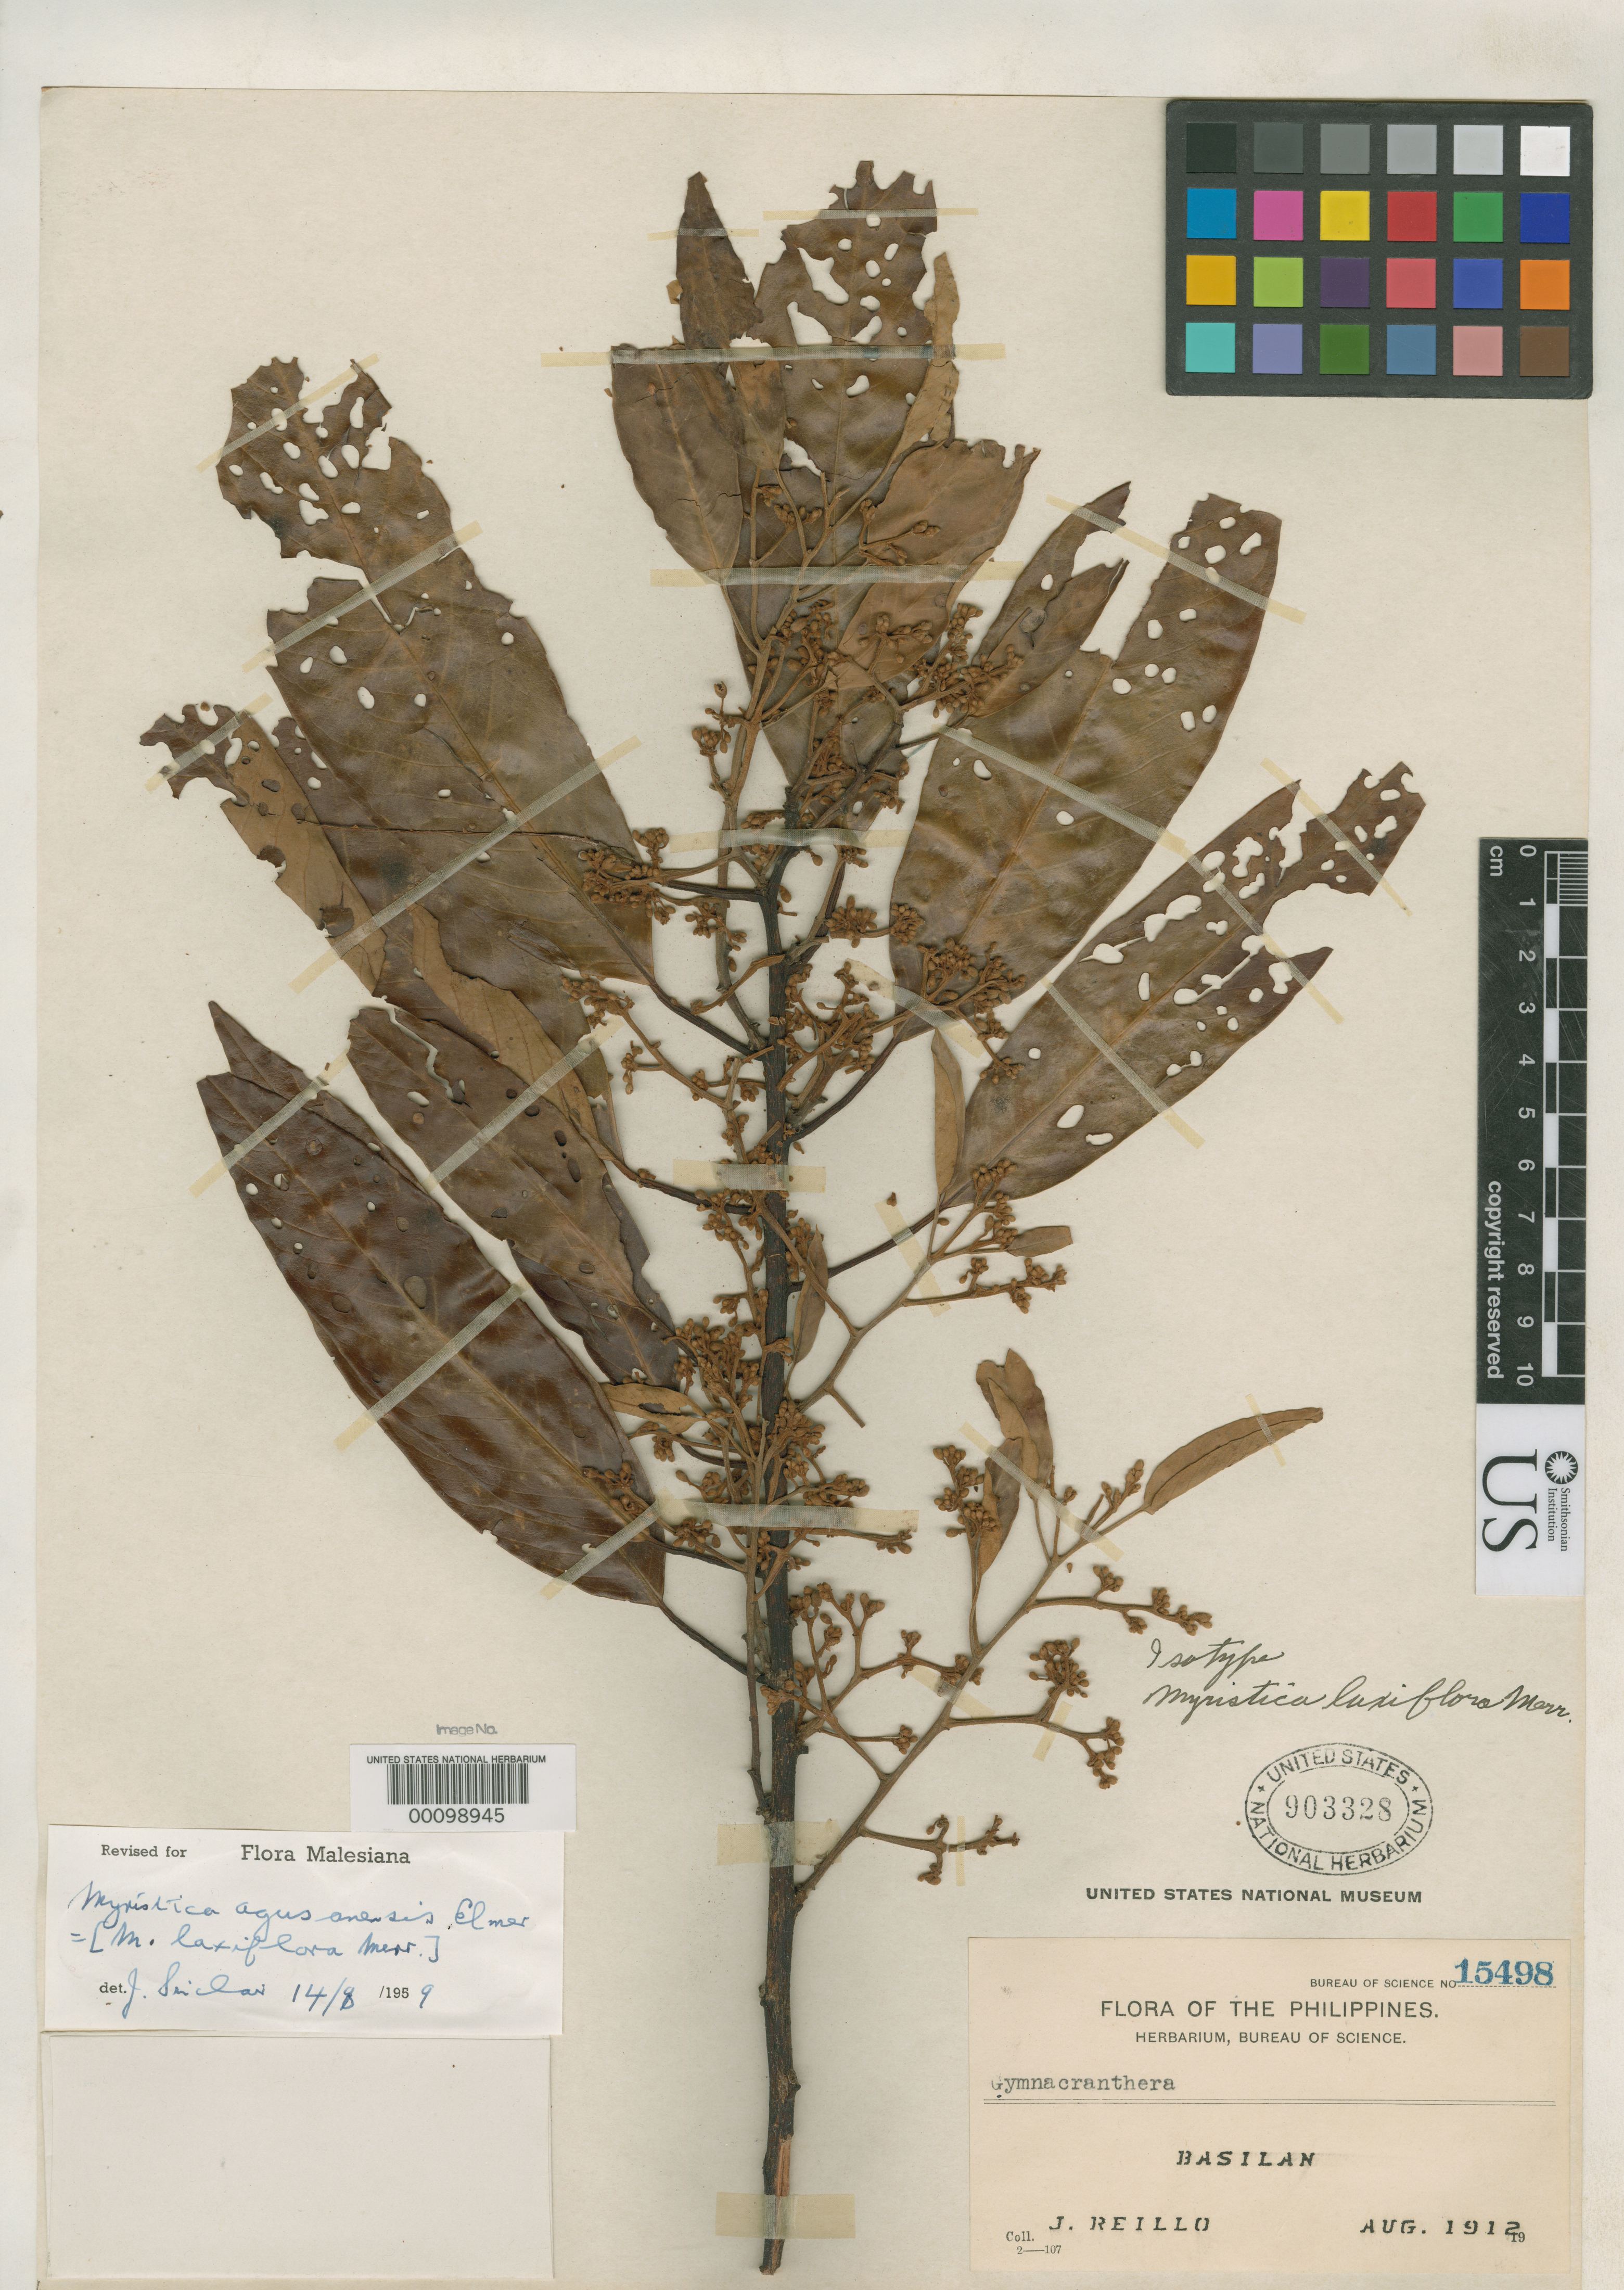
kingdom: Plantae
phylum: Tracheophyta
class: Magnoliopsida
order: Magnoliales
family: Myristicaceae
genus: Myristica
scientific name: Myristica laxiflora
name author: Merr.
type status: Isotype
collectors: J. Reillo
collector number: Bur. Sci. 15498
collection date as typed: Aug 1912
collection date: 1912-08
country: Philippines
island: Basilan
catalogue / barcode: US 903328